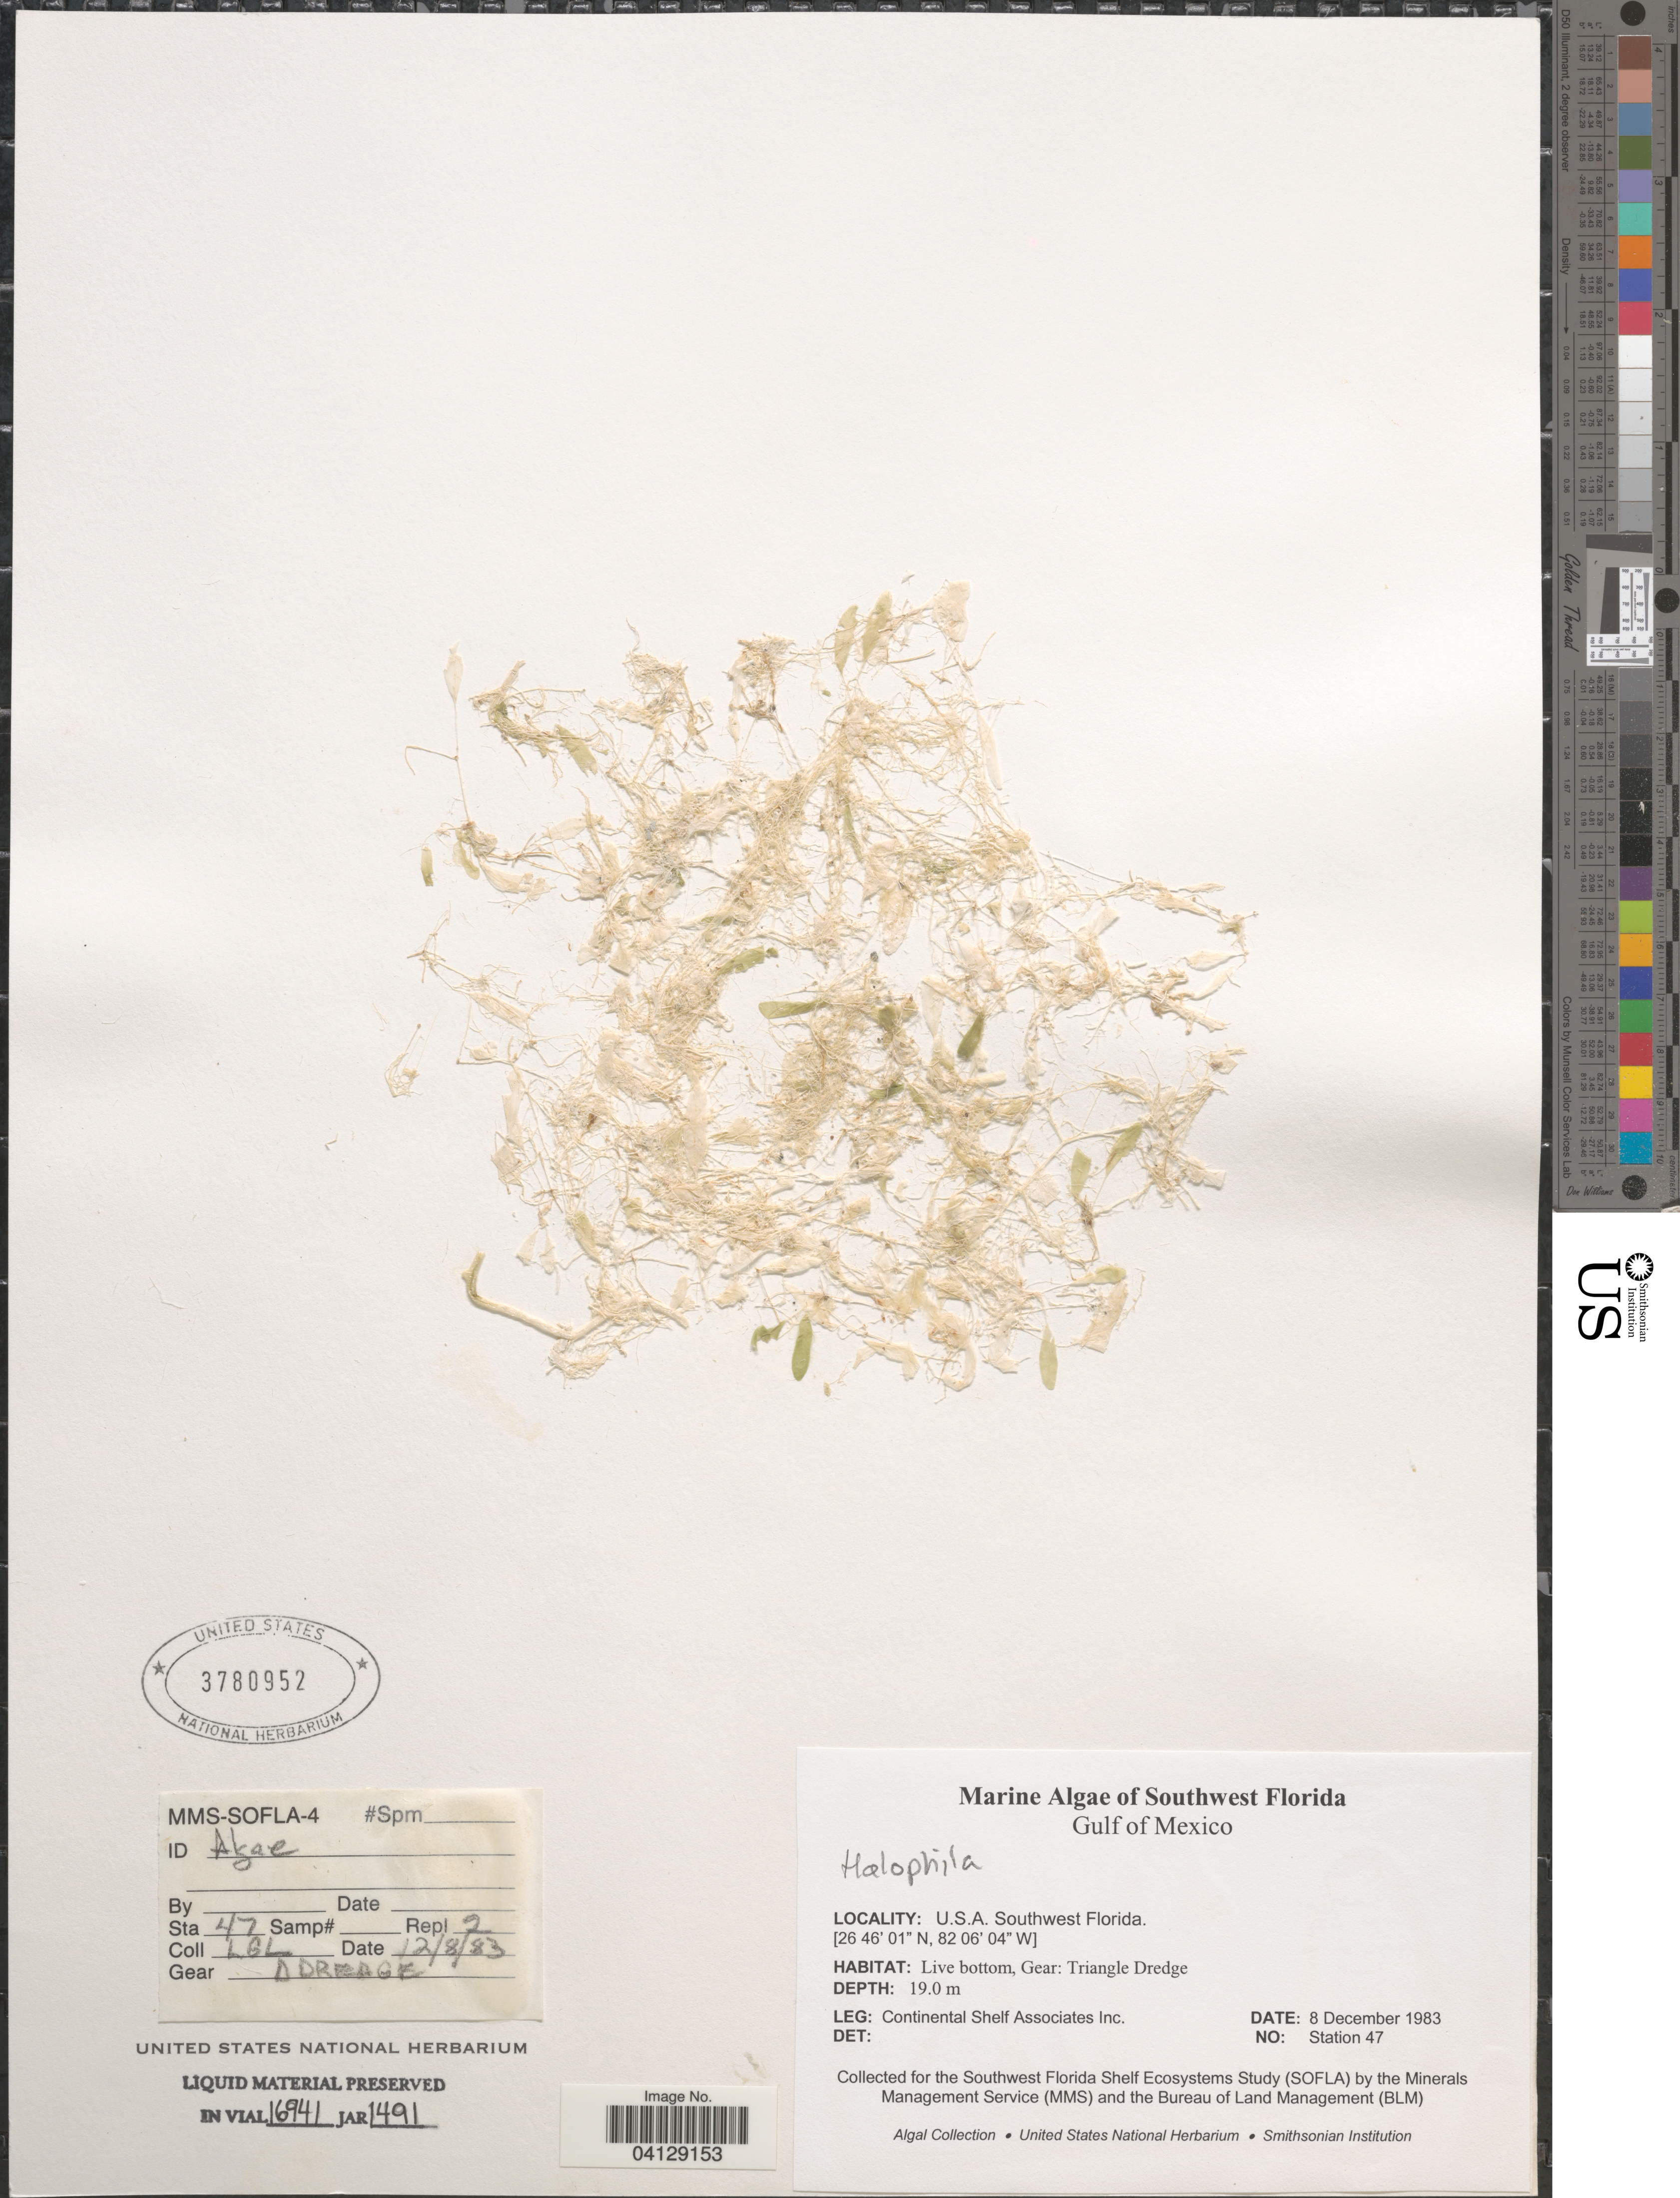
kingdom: Plantae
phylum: Tracheophyta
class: Liliopsida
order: Alismatales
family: Hydrocharitaceae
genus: Halophila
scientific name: Halophila sp.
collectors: Continental Shelf Associates Inc.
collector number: Station 47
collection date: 1983-12-08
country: United States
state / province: Florida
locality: Southwest Florida. Gulf of Mexico.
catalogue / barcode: US 3780952